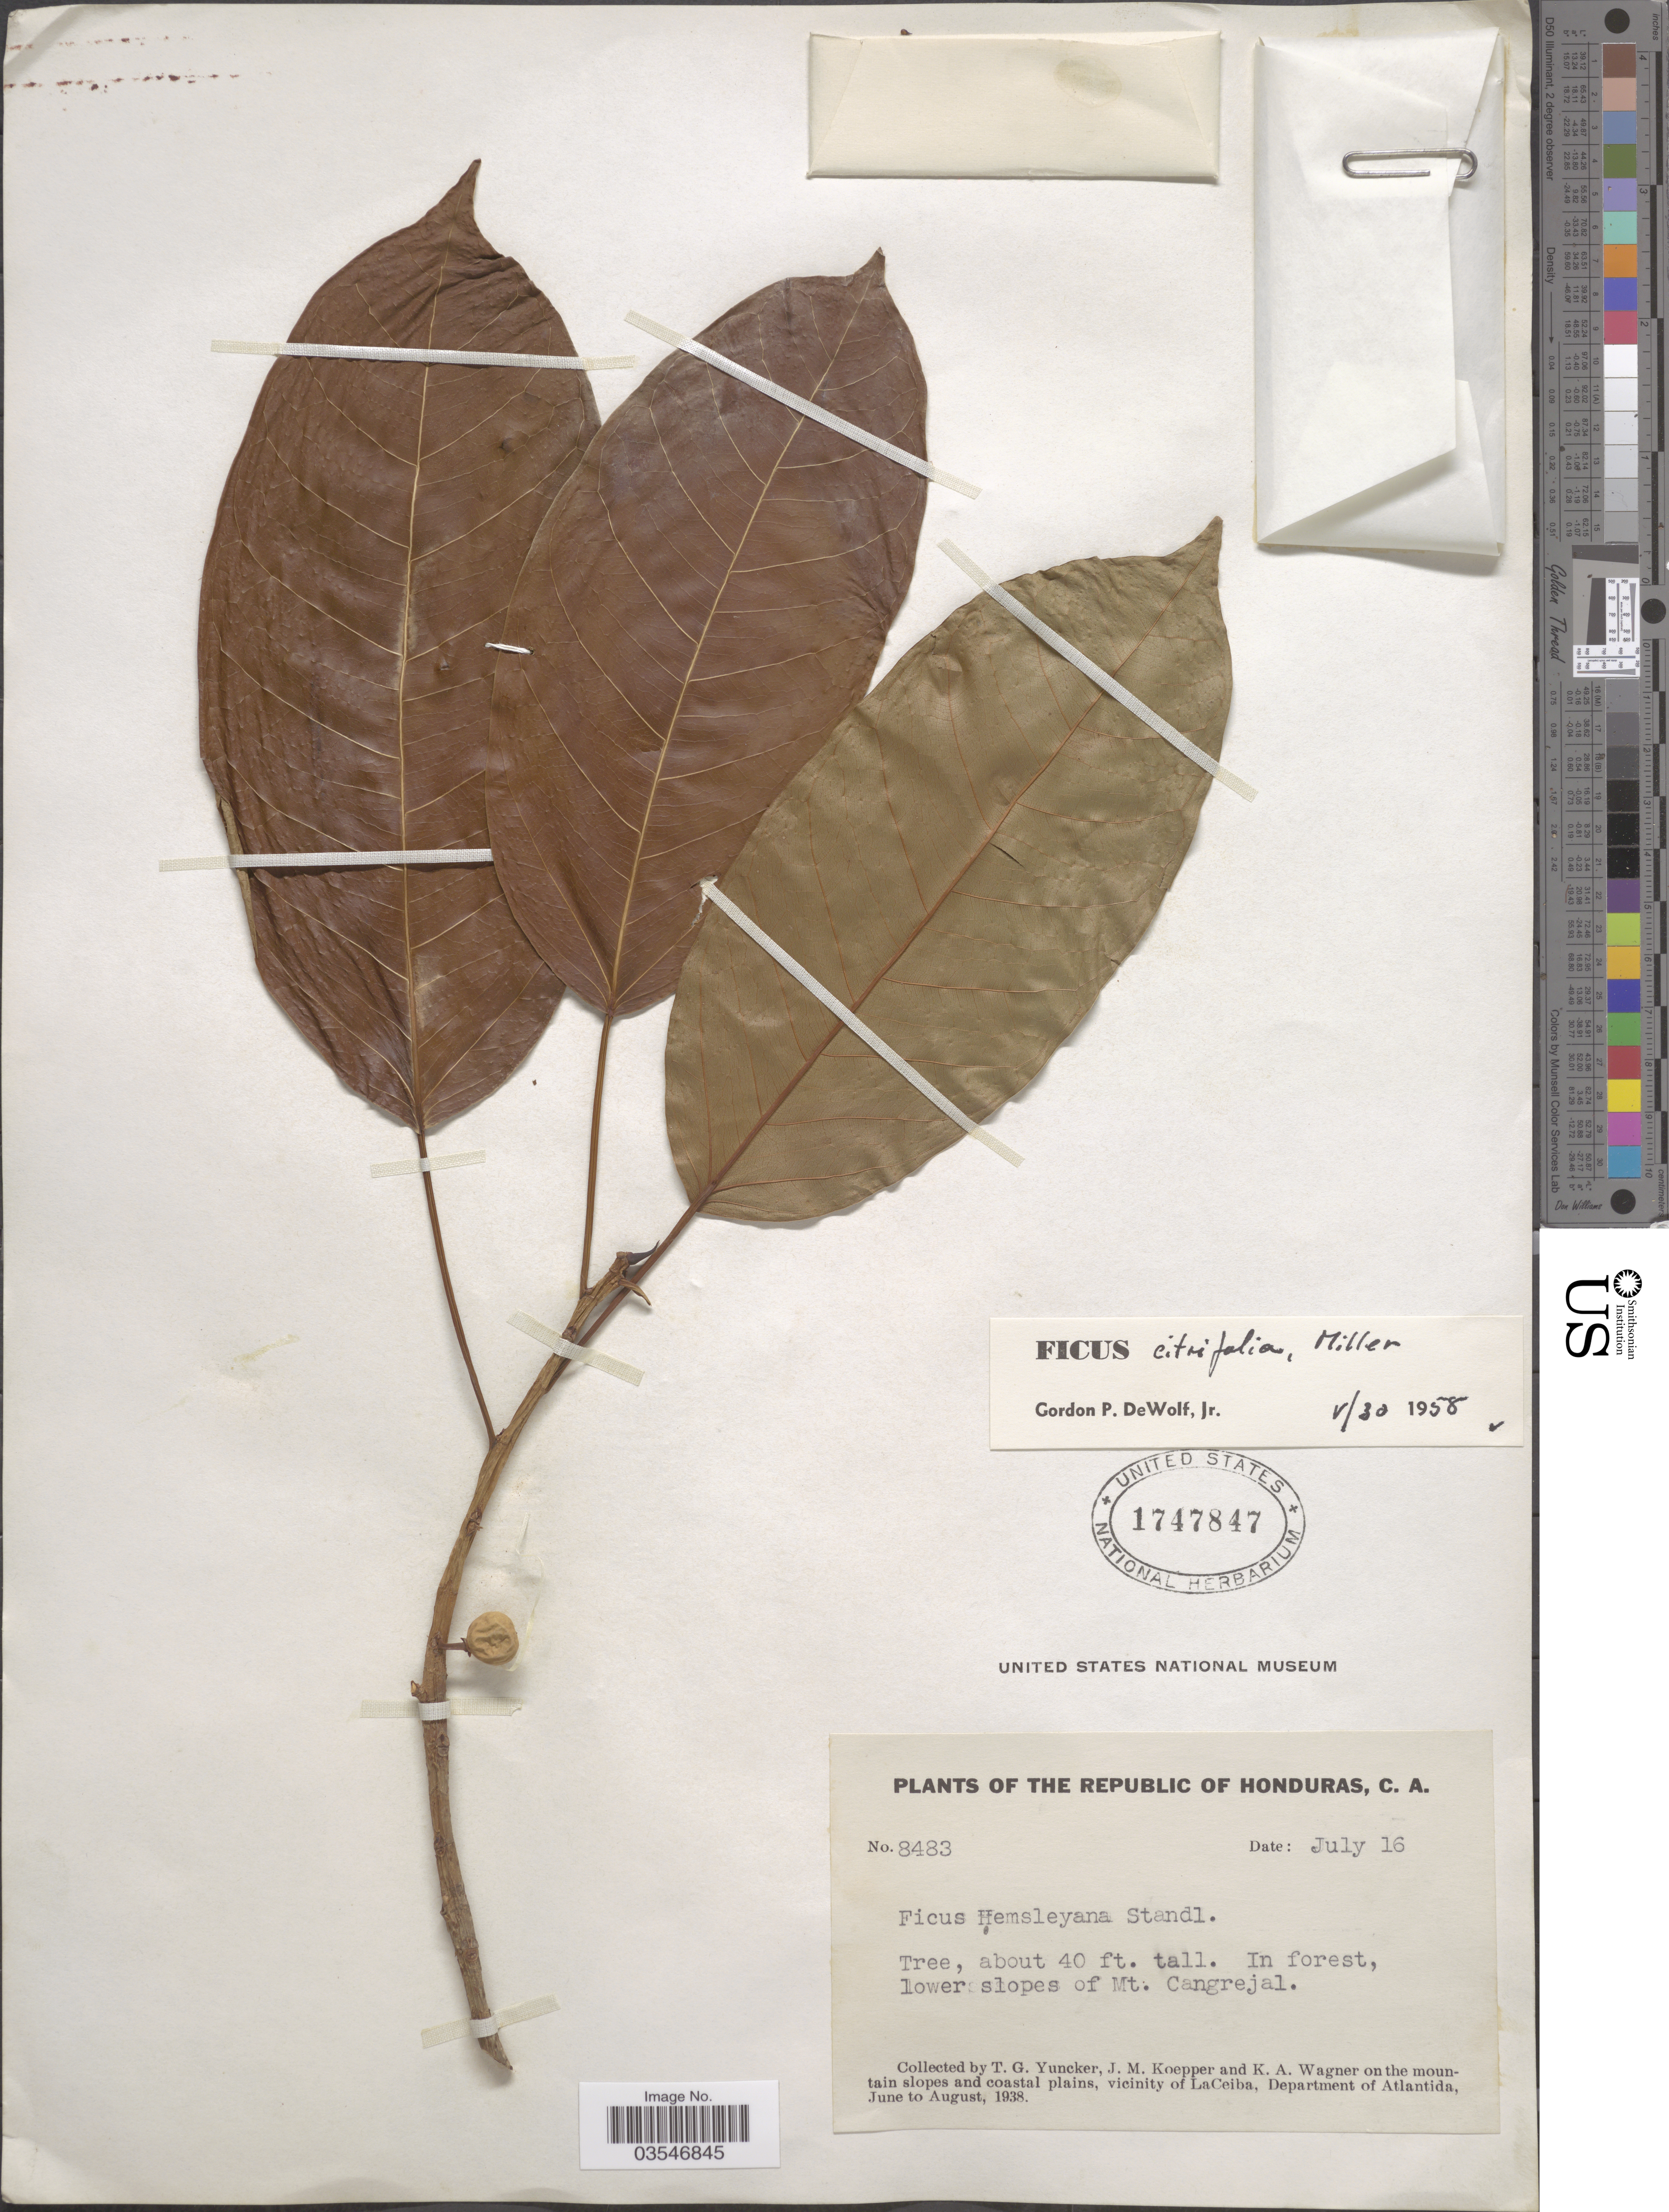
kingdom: Plantae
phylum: Tracheophyta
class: Magnoliopsida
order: Rosales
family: Moraceae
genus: Ficus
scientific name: Ficus citrifolia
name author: Mill.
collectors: T. G. Yuncker, J. M. Koepper & K. A. Wagner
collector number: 8483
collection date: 1938-07-16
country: Honduras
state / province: Atlantida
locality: On the mountain slopes and coastal plains, vicinity of LaCeiba, Department of Atlantida.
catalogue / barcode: US 1747847